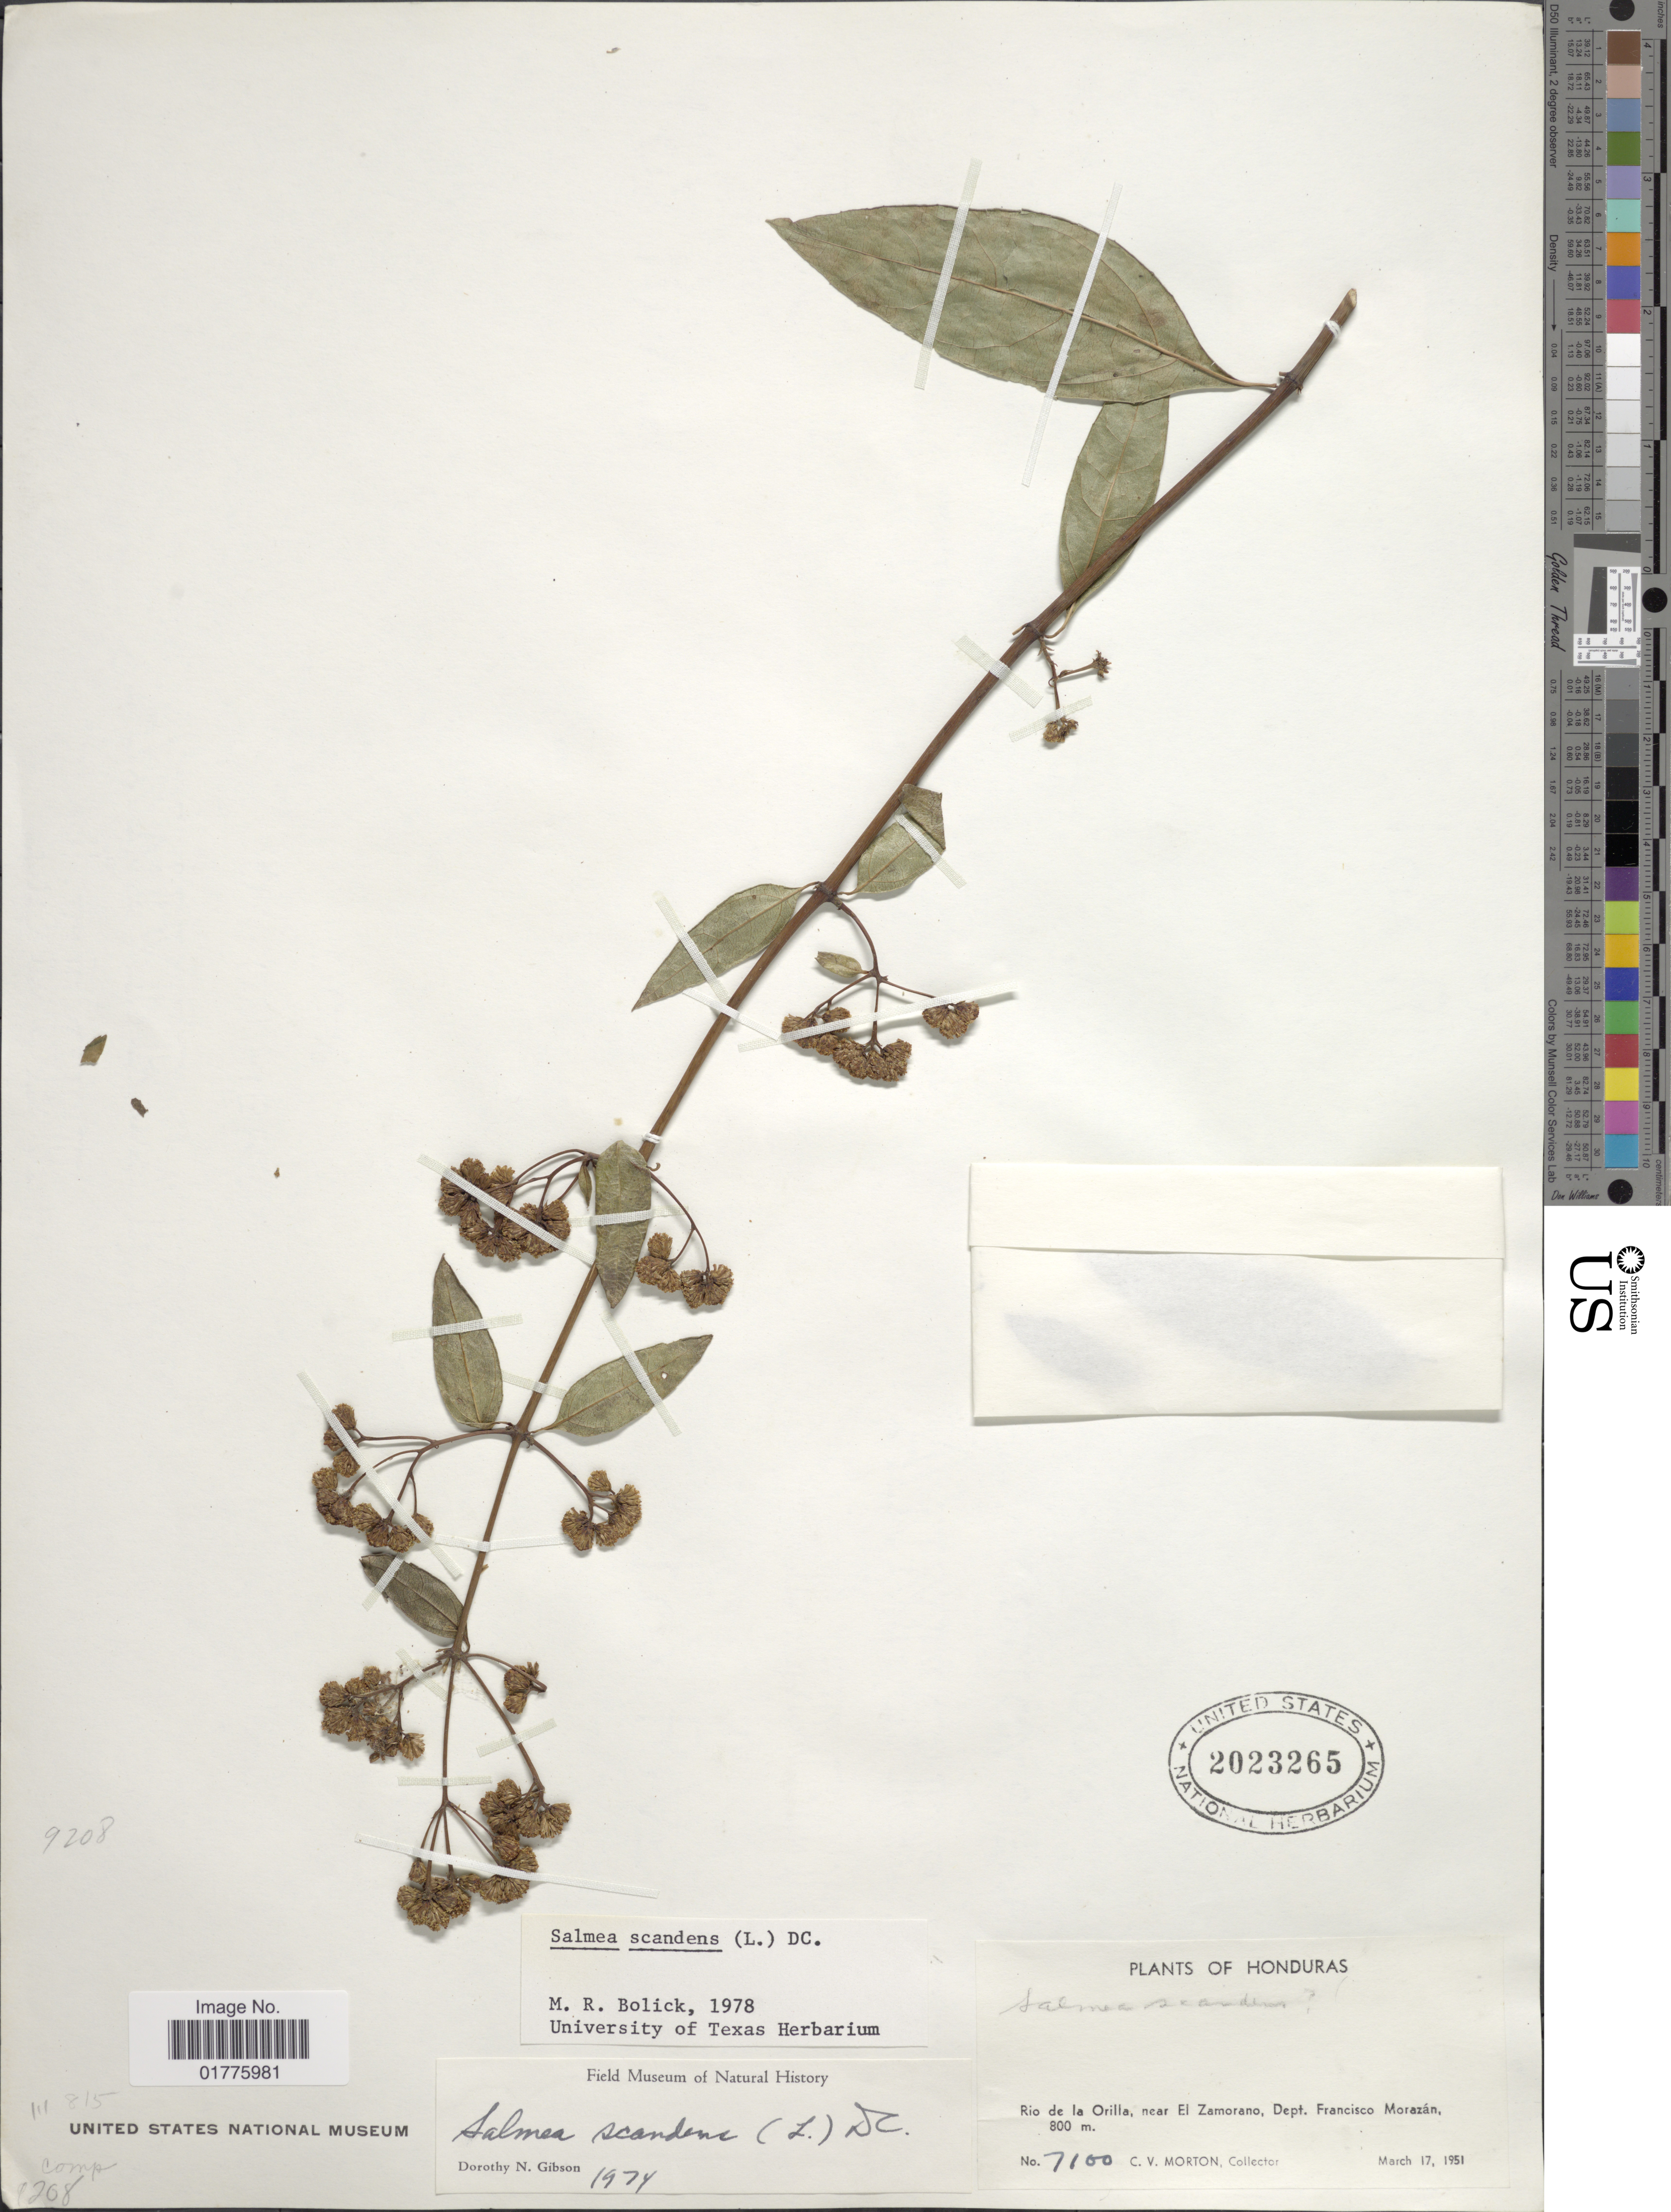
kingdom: Plantae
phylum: Tracheophyta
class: Magnoliopsida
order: Asterales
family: Asteraceae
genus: Salmea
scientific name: Salmea scandens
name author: (L.) DC.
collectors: C. V. Morton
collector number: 7100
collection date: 1951-03-17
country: Honduras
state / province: Fco. Morazán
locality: Rio de la Orilla, near El Zamorano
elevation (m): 800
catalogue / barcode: US 2023265